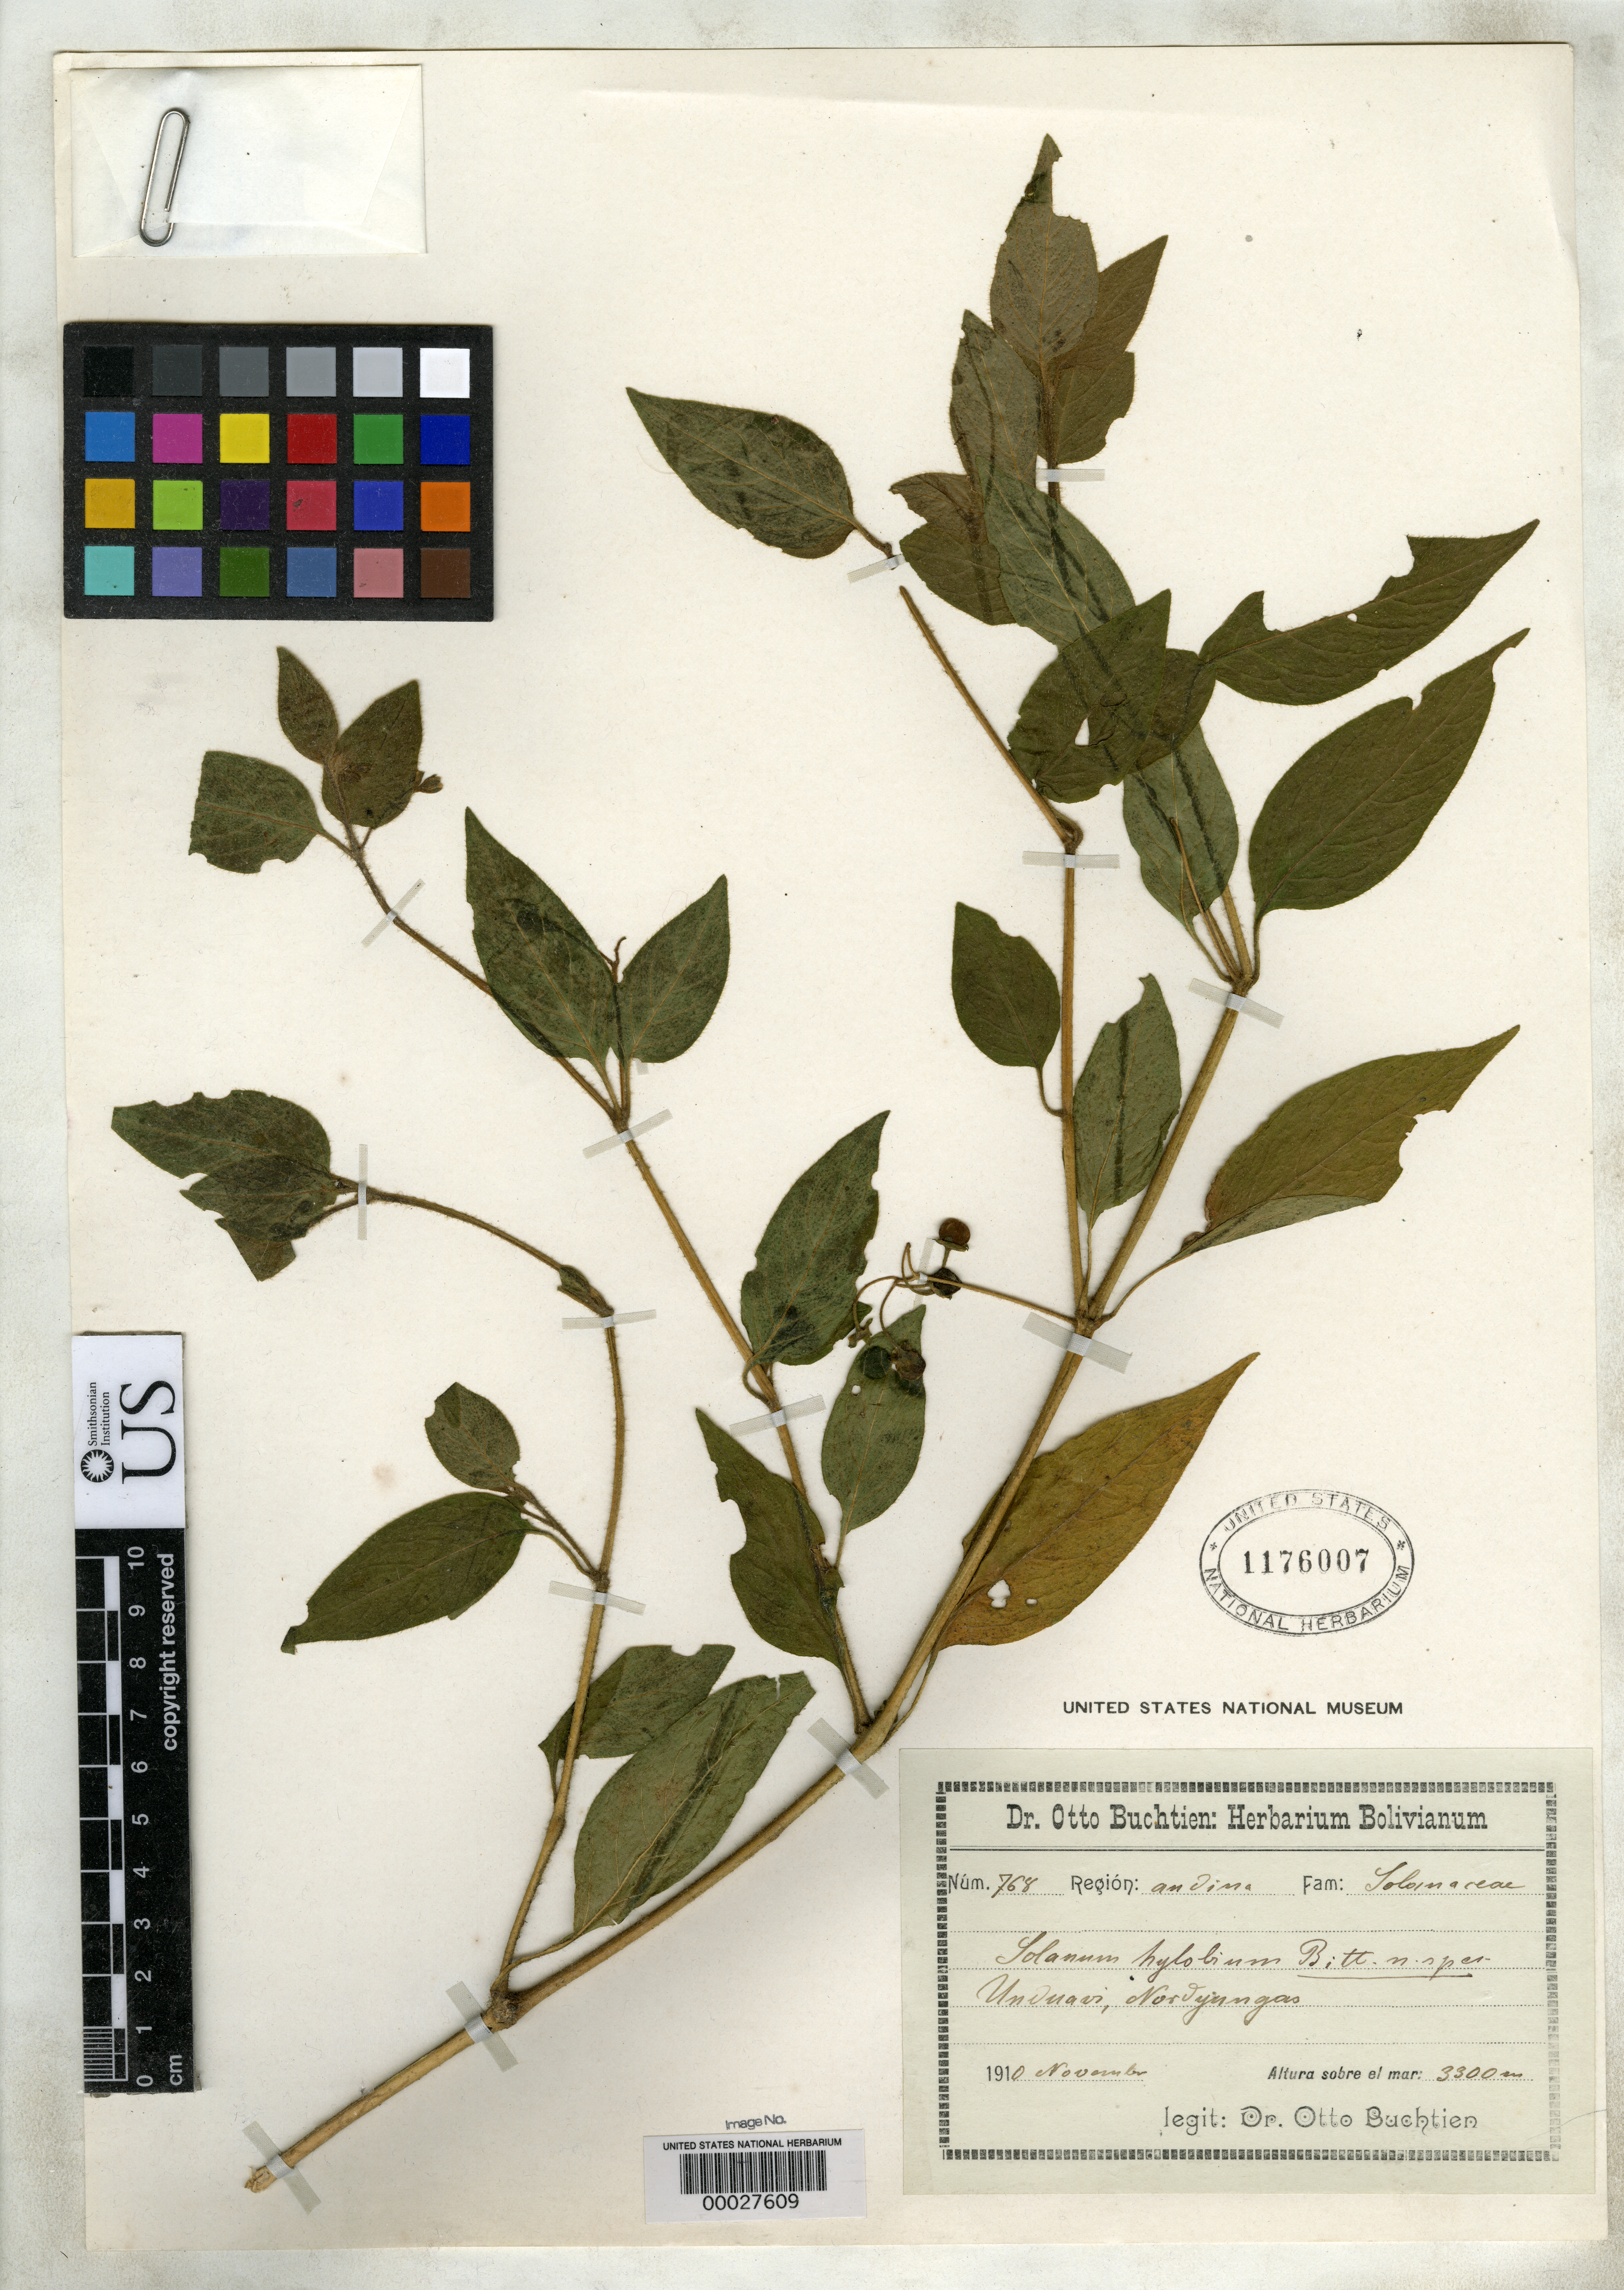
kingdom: Plantae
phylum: Tracheophyta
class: Magnoliopsida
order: Solanales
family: Solanaceae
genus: Solanum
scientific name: Solanum hylobium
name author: Bitter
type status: Isosyntype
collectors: O. Buchtien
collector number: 768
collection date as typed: Nov 1910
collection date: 1910-11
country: Bolivia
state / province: La Paz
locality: Unduavi, Nord Yungas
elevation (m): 3300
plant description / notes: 3 sheets at US labeled as Buchtien 768, but with different dates and elevations. One sheet (USNH 1175975) is dated 12 Feb 1907 with elevation 3800 m, others (703337, 1176007) are dated Nov. 1910 with elevation 3300 m. Protologue does not cite collection date but cites elevation as 3300-3800 m, indicating both collections are types (syntypes).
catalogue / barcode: US 1176007